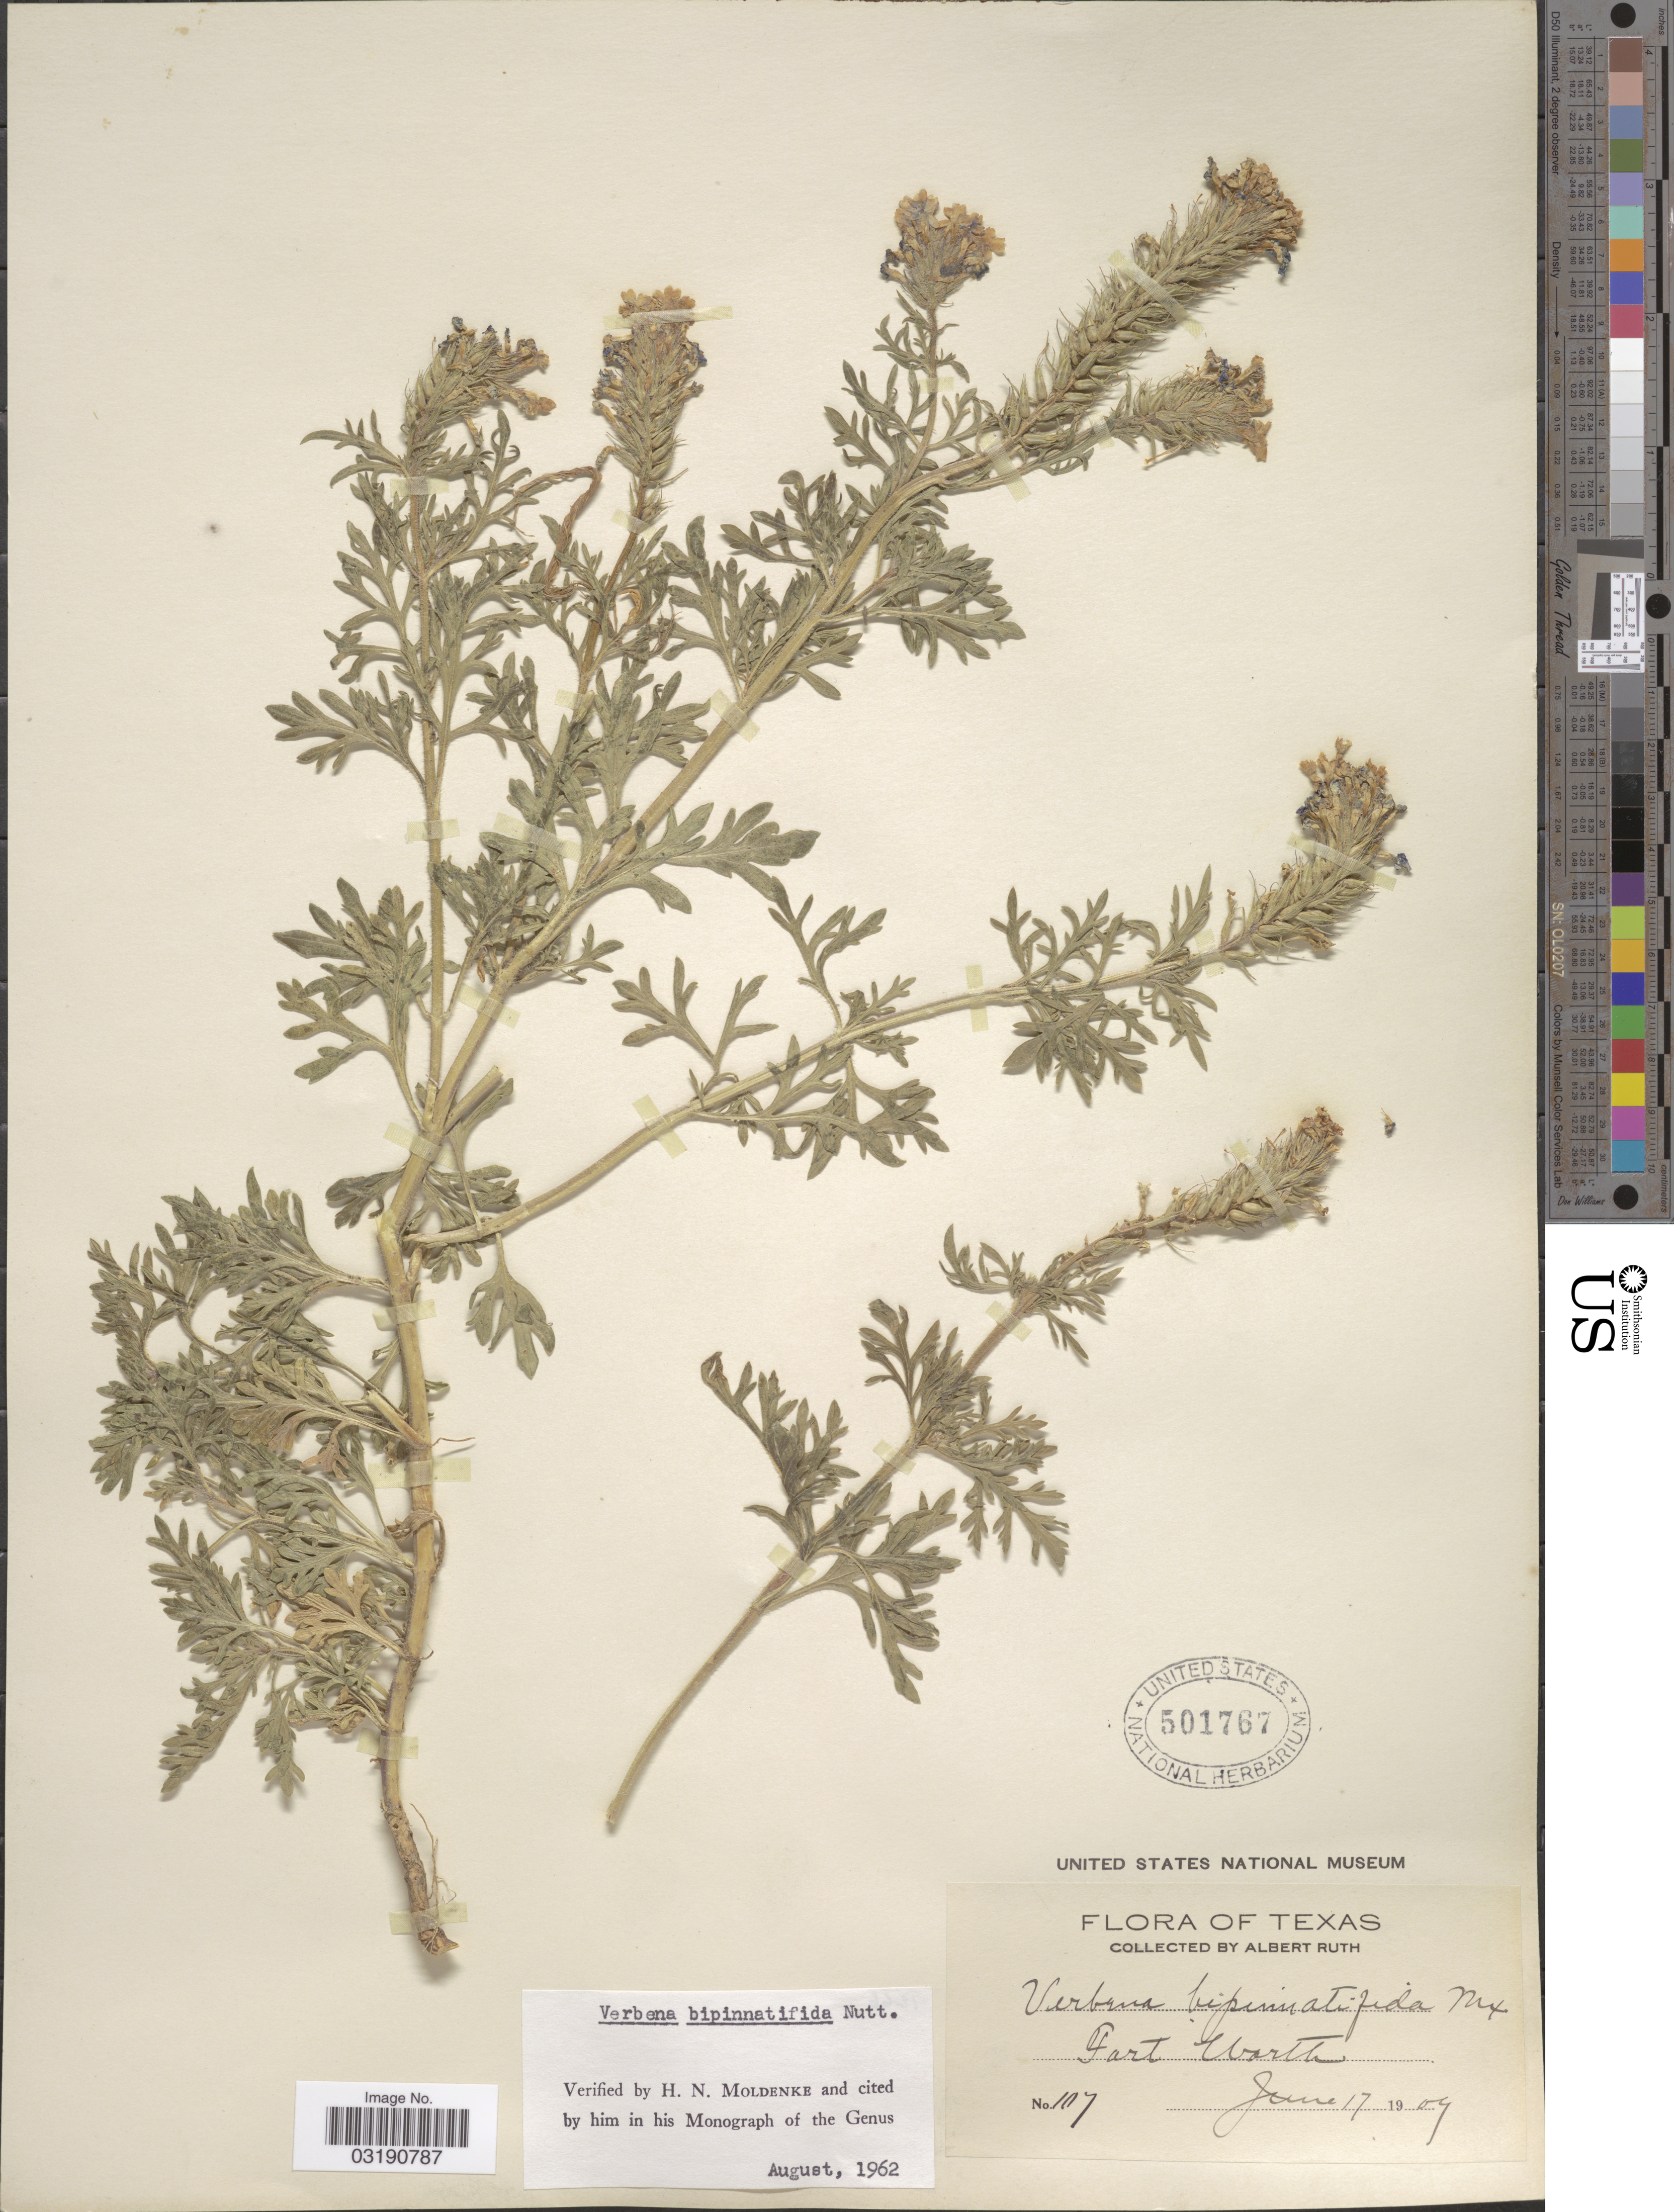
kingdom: Plantae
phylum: Tracheophyta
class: Magnoliopsida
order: Lamiales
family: Verbenaceae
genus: Verbena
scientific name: Verbena bipinnatifida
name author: (Schauer) Nutt.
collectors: A. Ruth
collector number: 107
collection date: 1909-06-17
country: United States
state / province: Texas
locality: Fort Worth.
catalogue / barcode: US 501767